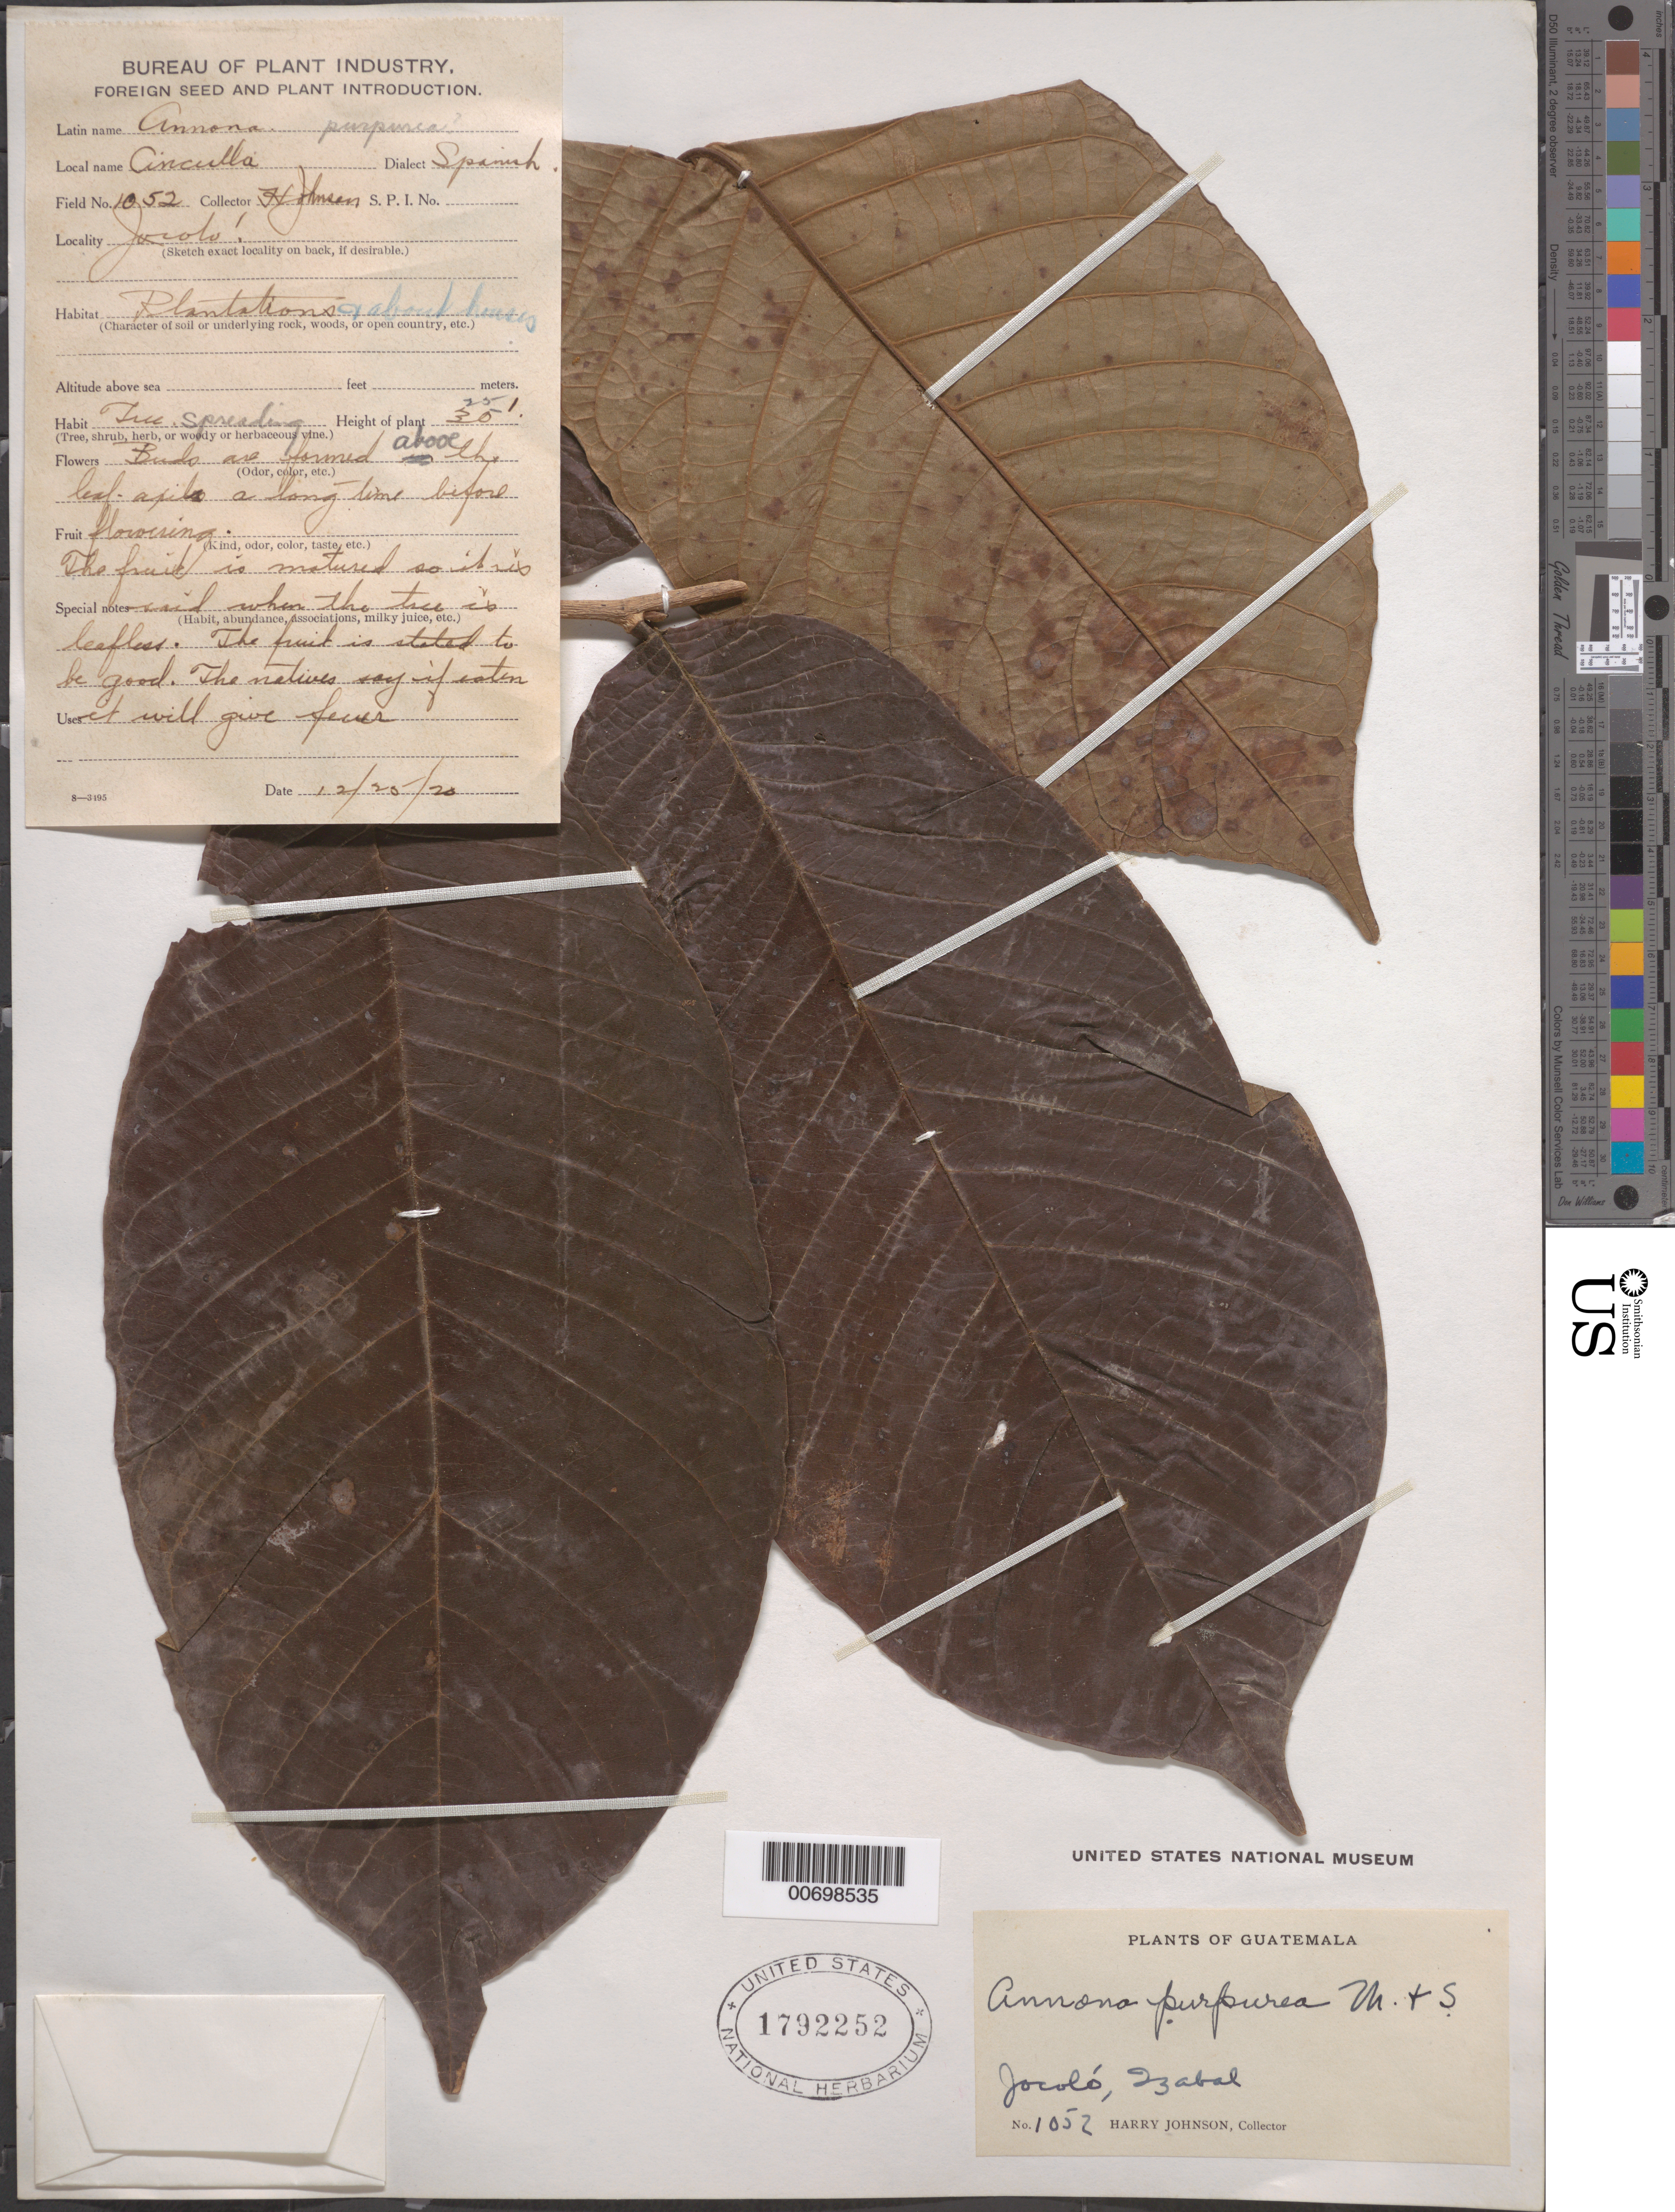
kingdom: Plantae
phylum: Tracheophyta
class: Magnoliopsida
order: Magnoliales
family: Annonaceae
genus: Annona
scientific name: Annona purpurea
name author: Moc. & Sessé ex Dunal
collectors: H. Johnson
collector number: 1052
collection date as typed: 20 Dec 1920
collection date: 1920-12-20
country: Guatemala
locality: Jocolo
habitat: plantations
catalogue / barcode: US 1792252